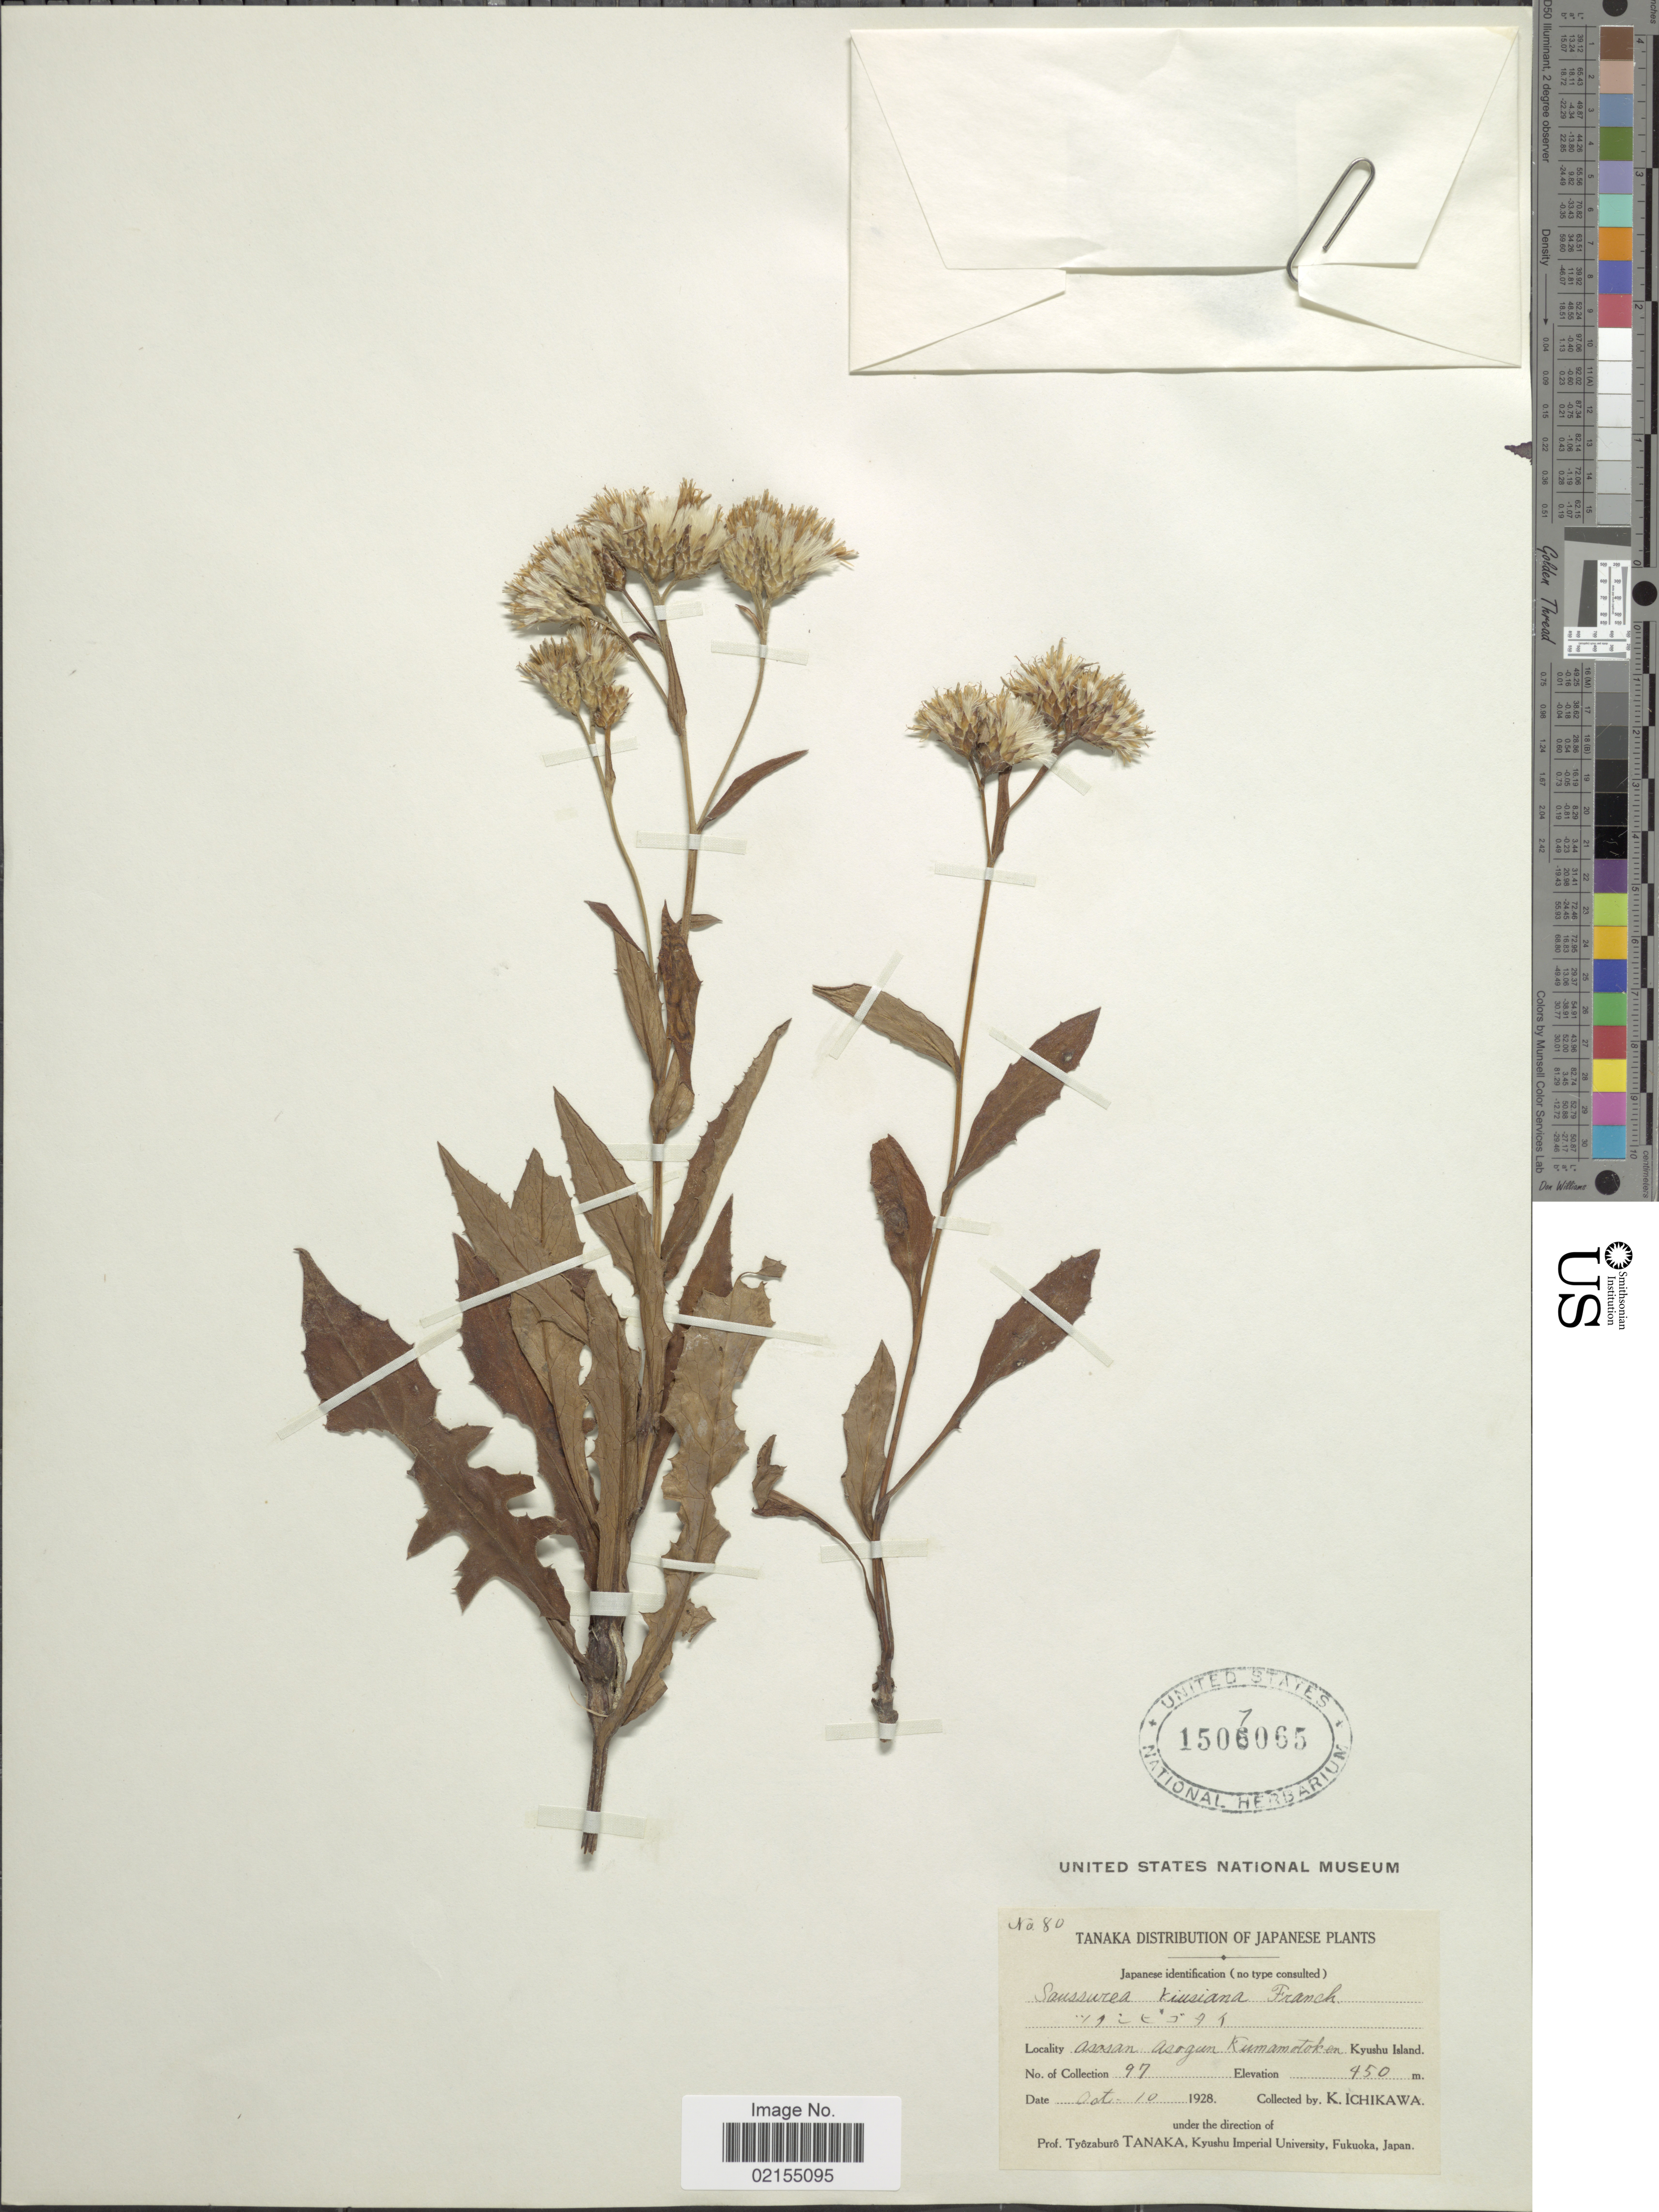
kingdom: Plantae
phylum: Tracheophyta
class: Magnoliopsida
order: Asterales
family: Asteraceae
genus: Saussurea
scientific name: Saussurea kiusiana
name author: Franch.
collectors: K. Ichikawa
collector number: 80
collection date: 1928-10-10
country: Japan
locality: Asosan Asorgun Kumamotoken, Kyushu Island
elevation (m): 450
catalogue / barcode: US 1507065